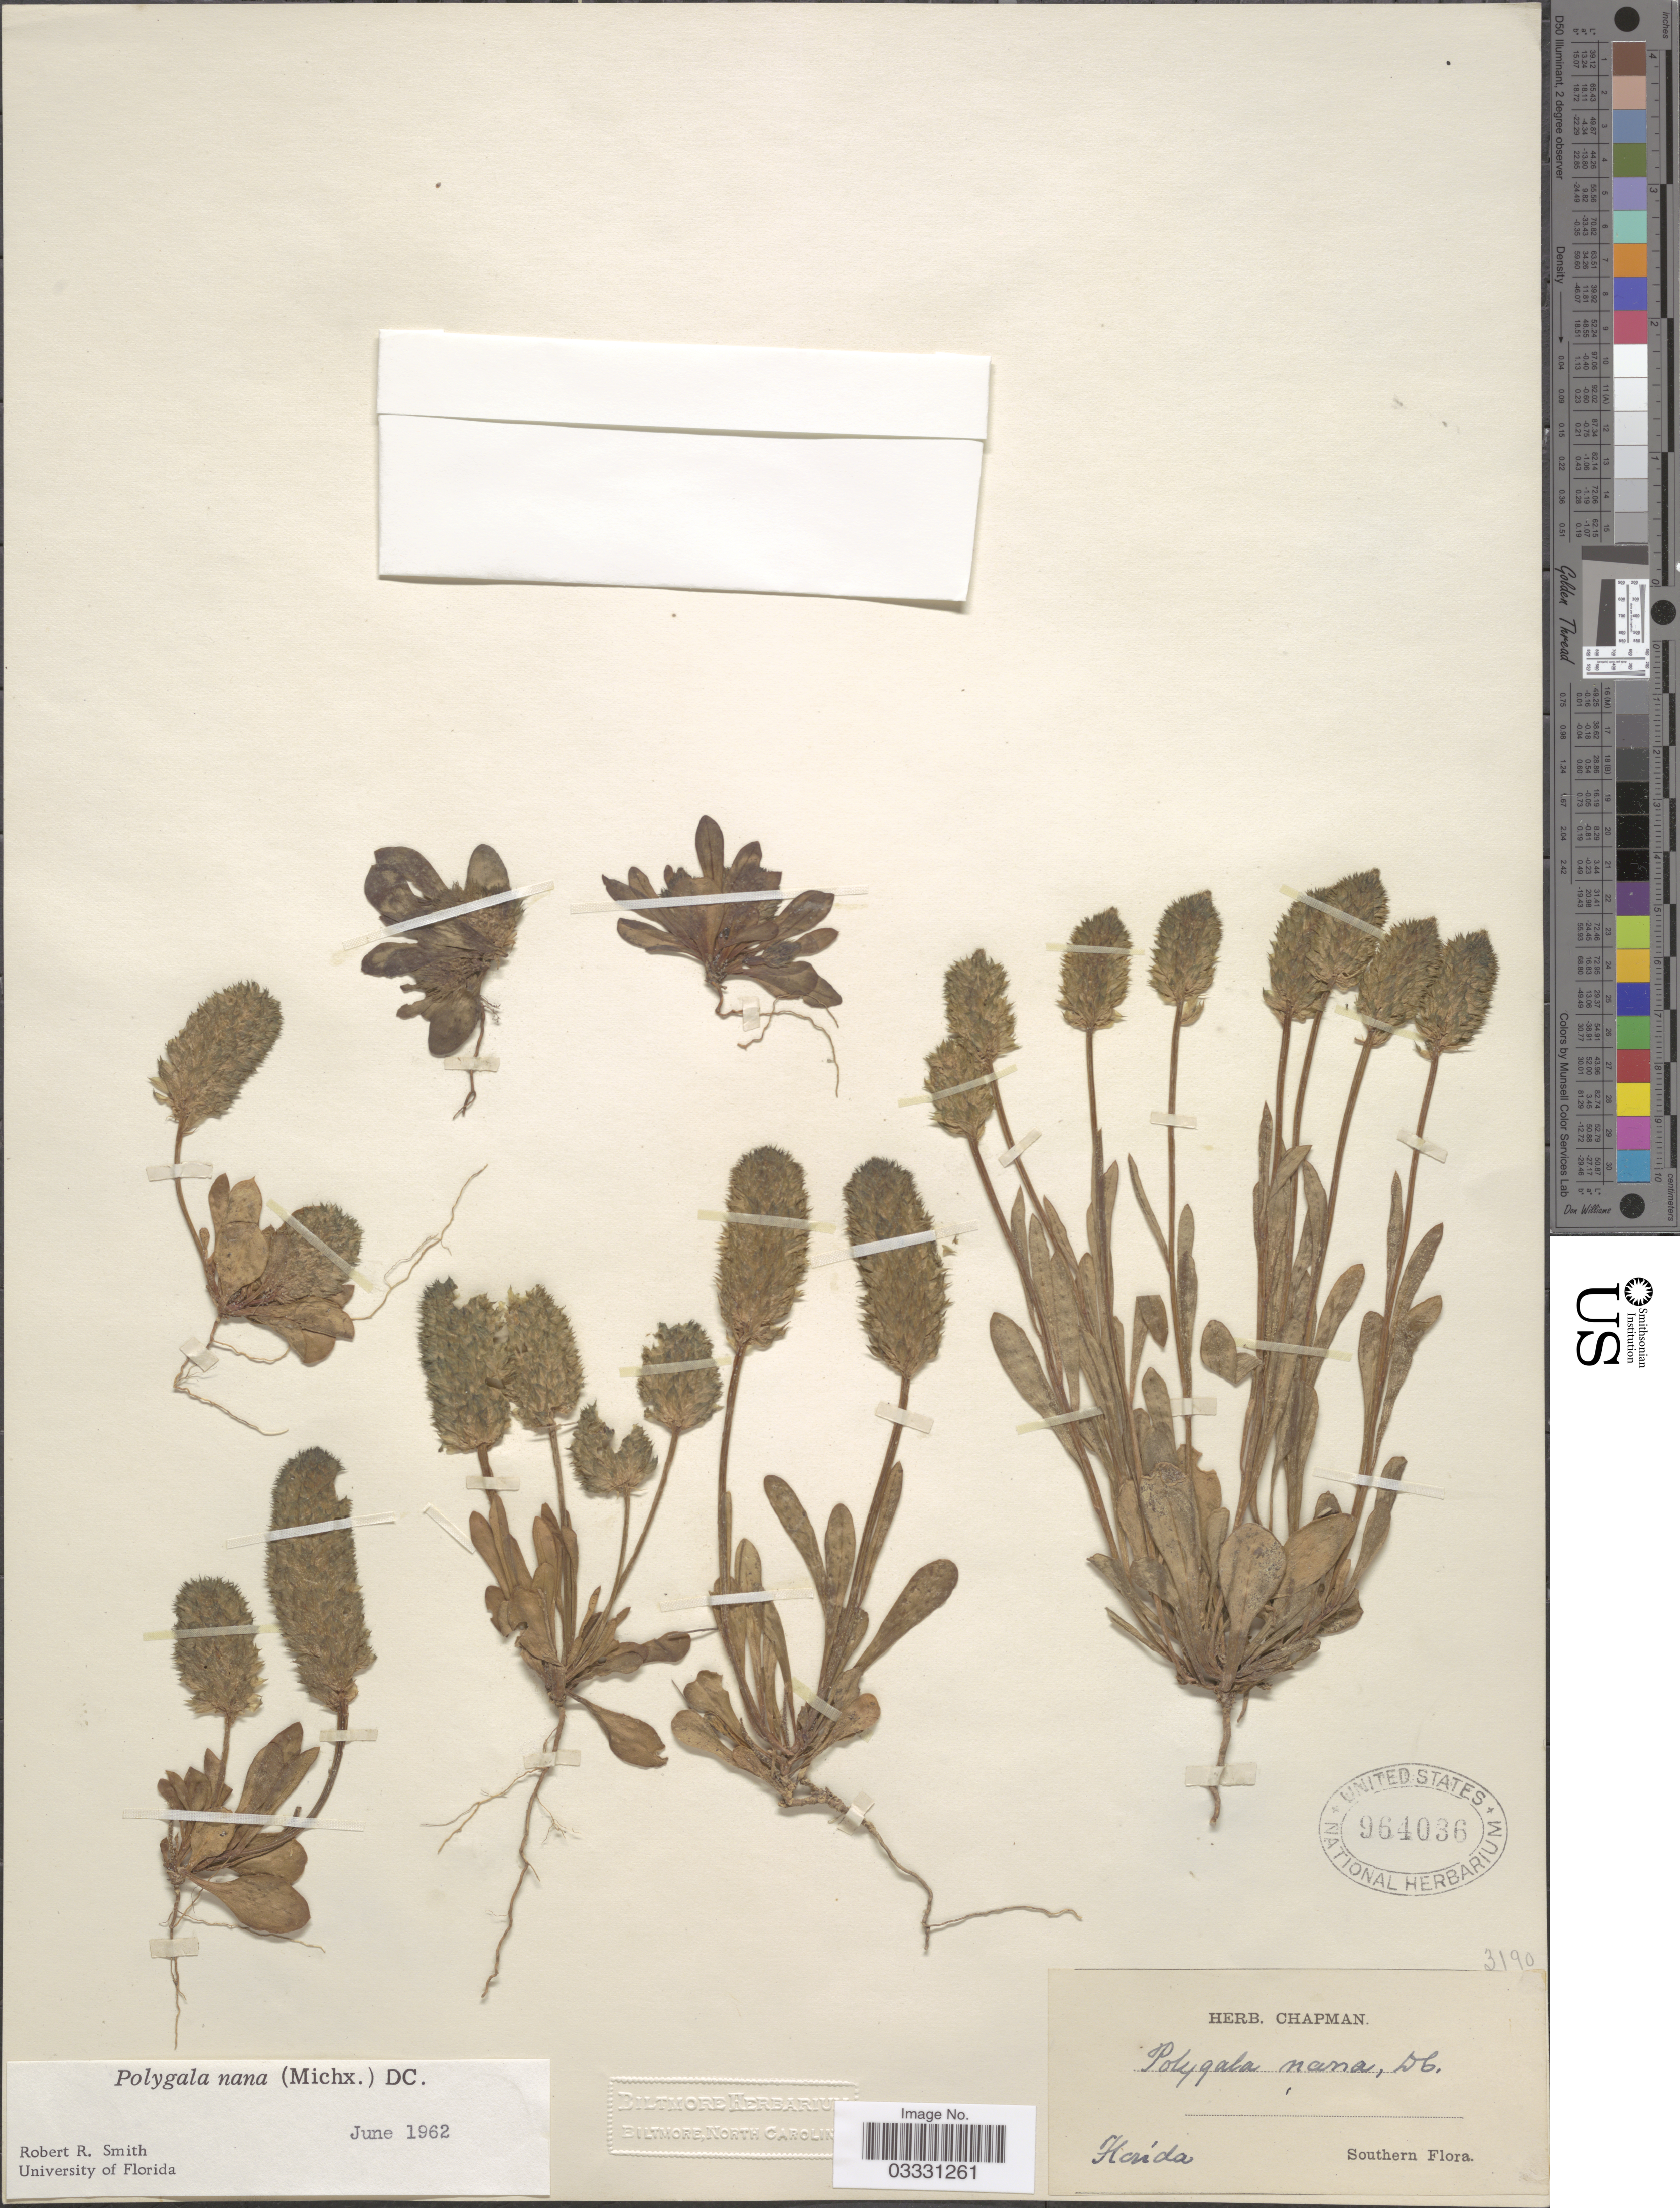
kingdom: Plantae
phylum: Tracheophyta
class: Magnoliopsida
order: Fabales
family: Polygalaceae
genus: Polygala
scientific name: Polygala nana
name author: (Michx.) DC.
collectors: ex herb. Chapman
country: United States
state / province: Florida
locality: Southern.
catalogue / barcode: US 964036